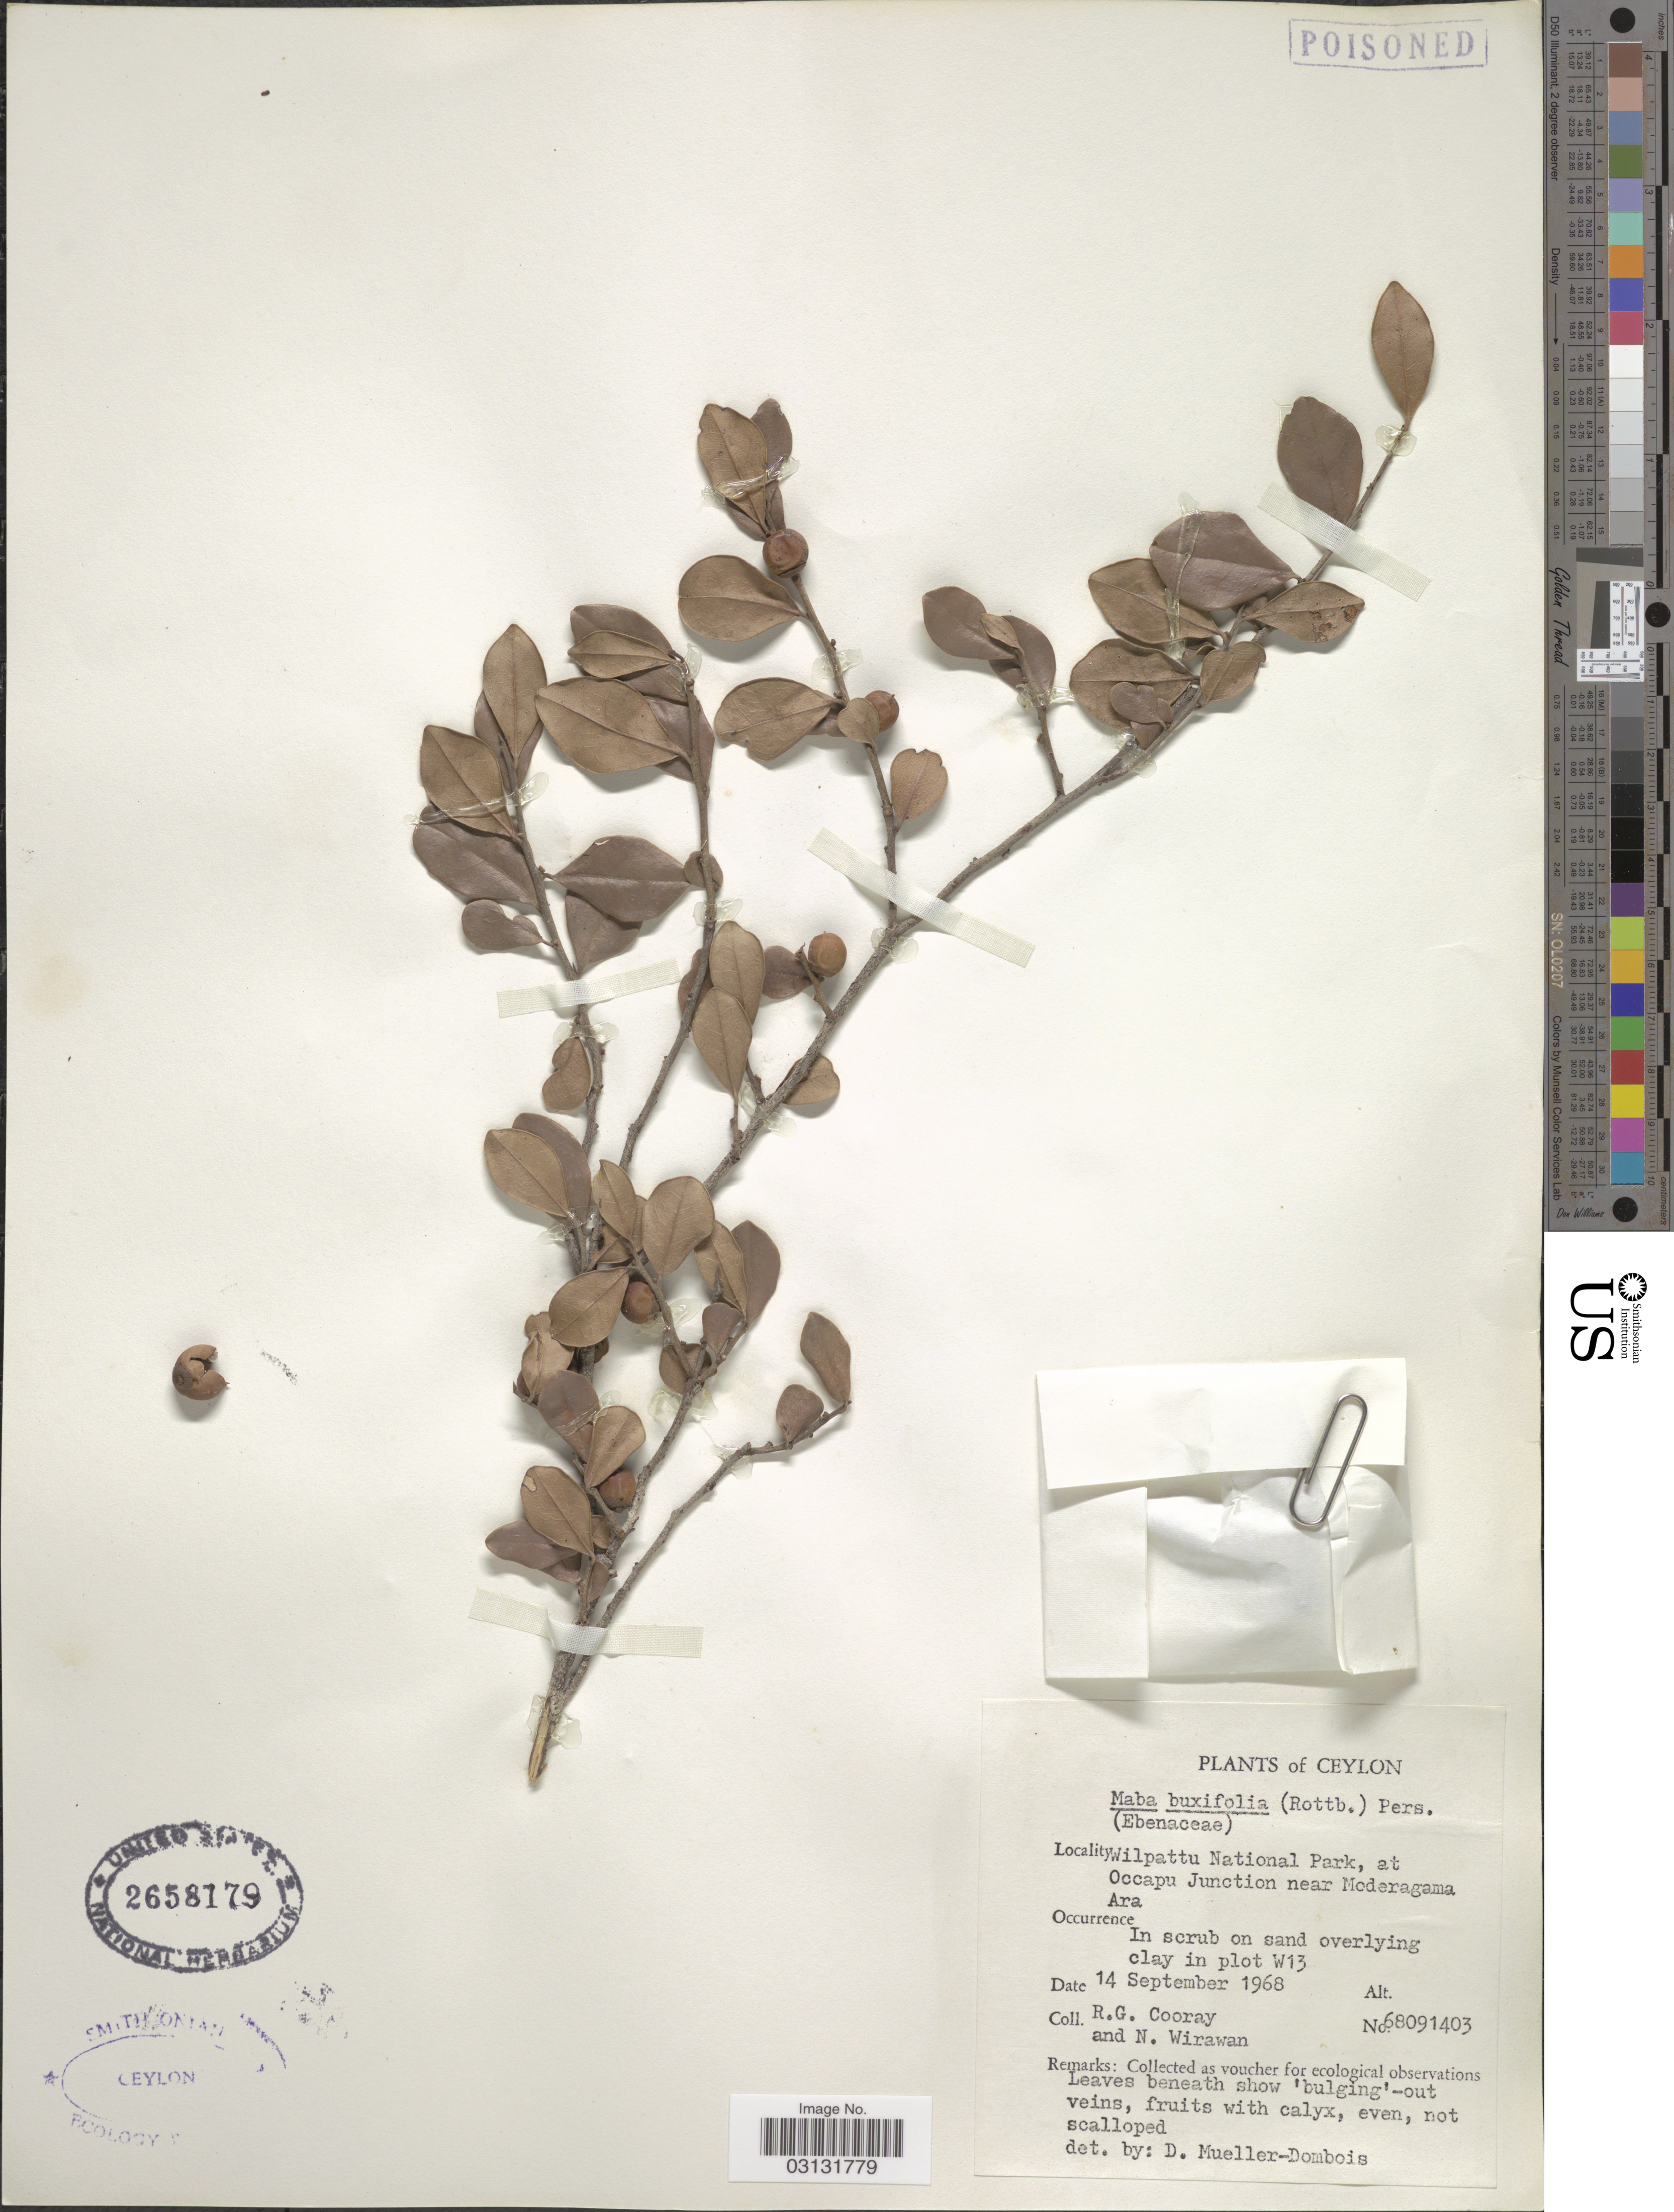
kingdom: Plantae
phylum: Tracheophyta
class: Magnoliopsida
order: Ericales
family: Ebenaceae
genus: Diospyros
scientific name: Diospyros ferrea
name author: (Willd.) Bakh.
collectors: R. Cooray & N. Wirawan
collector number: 68091403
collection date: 1968-09-14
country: Sri Lanka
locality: Ceylon. Wilpattu National Park, at Occapu Junction near Moderagama Ara. In plot W13.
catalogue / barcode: US 2658179